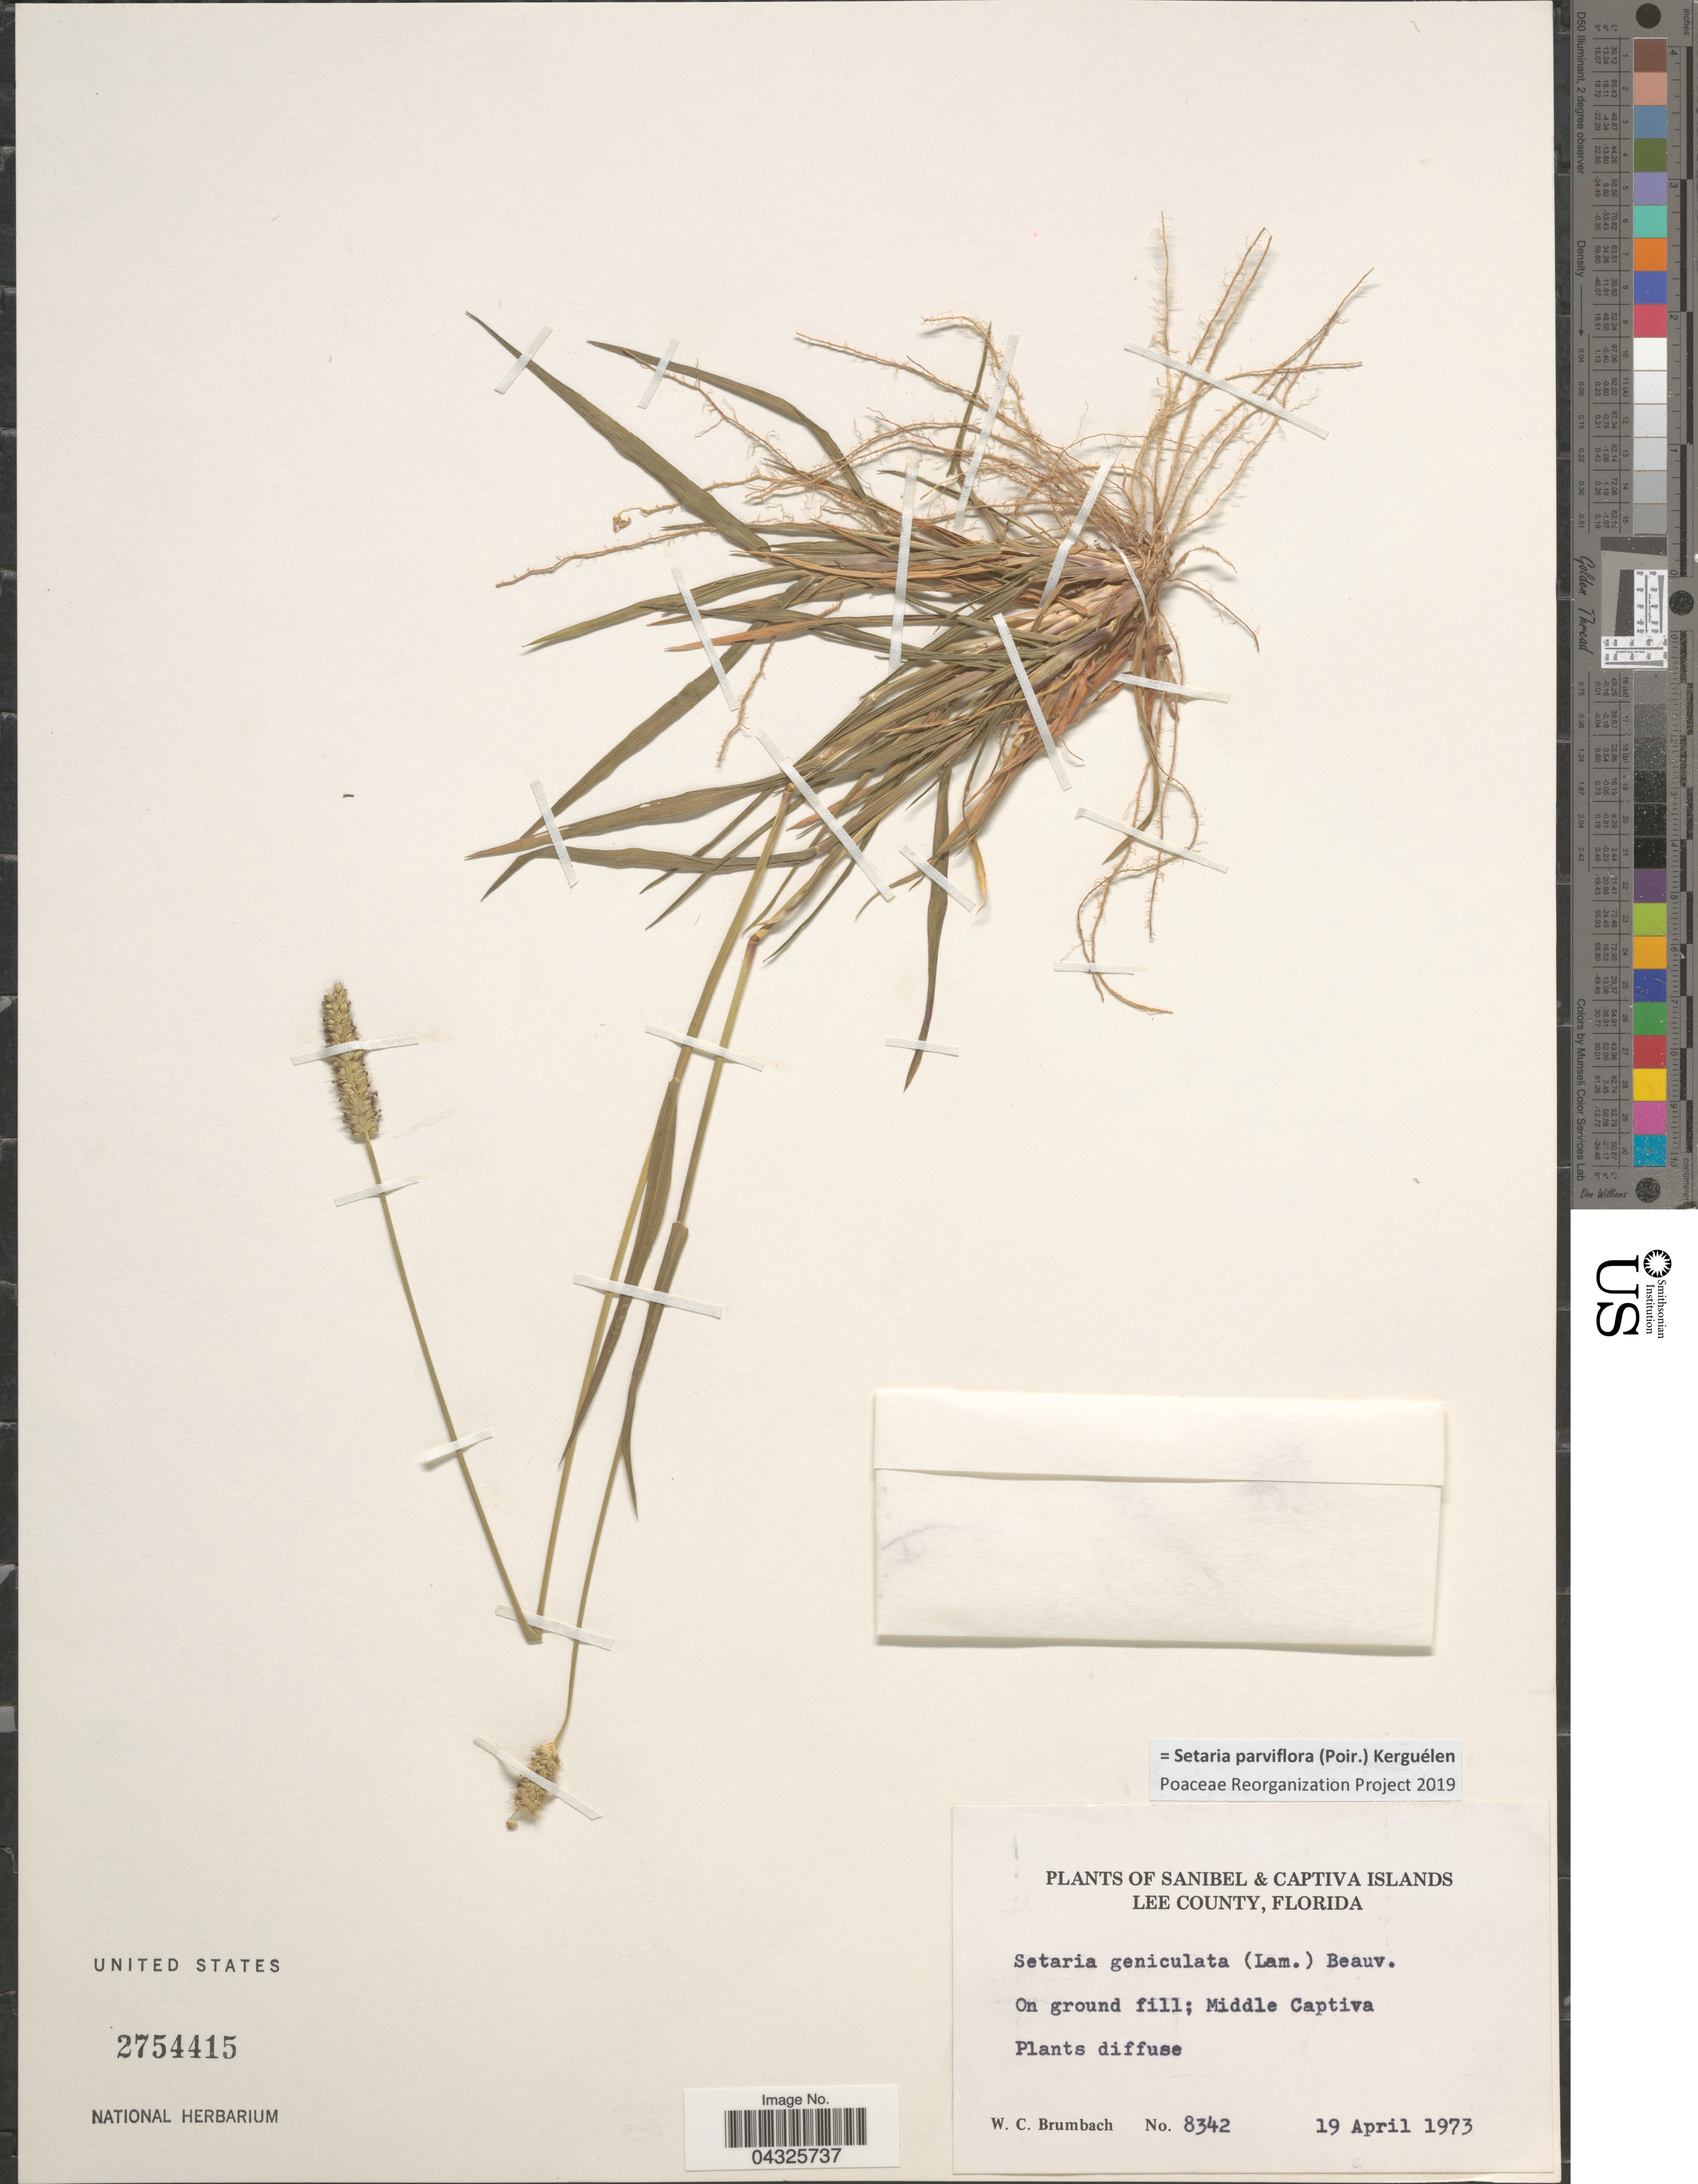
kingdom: Plantae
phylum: Tracheophyta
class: Liliopsida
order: Poales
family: Poaceae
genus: Setaria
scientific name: Setaria parviflora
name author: (Poir.) Kerguélen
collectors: W. C. Brumbach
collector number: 8342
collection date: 1973-04-19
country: United States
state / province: Florida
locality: Sanibel & Captiva Islands. Lee County. Middle Captiva.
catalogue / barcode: US 2754415